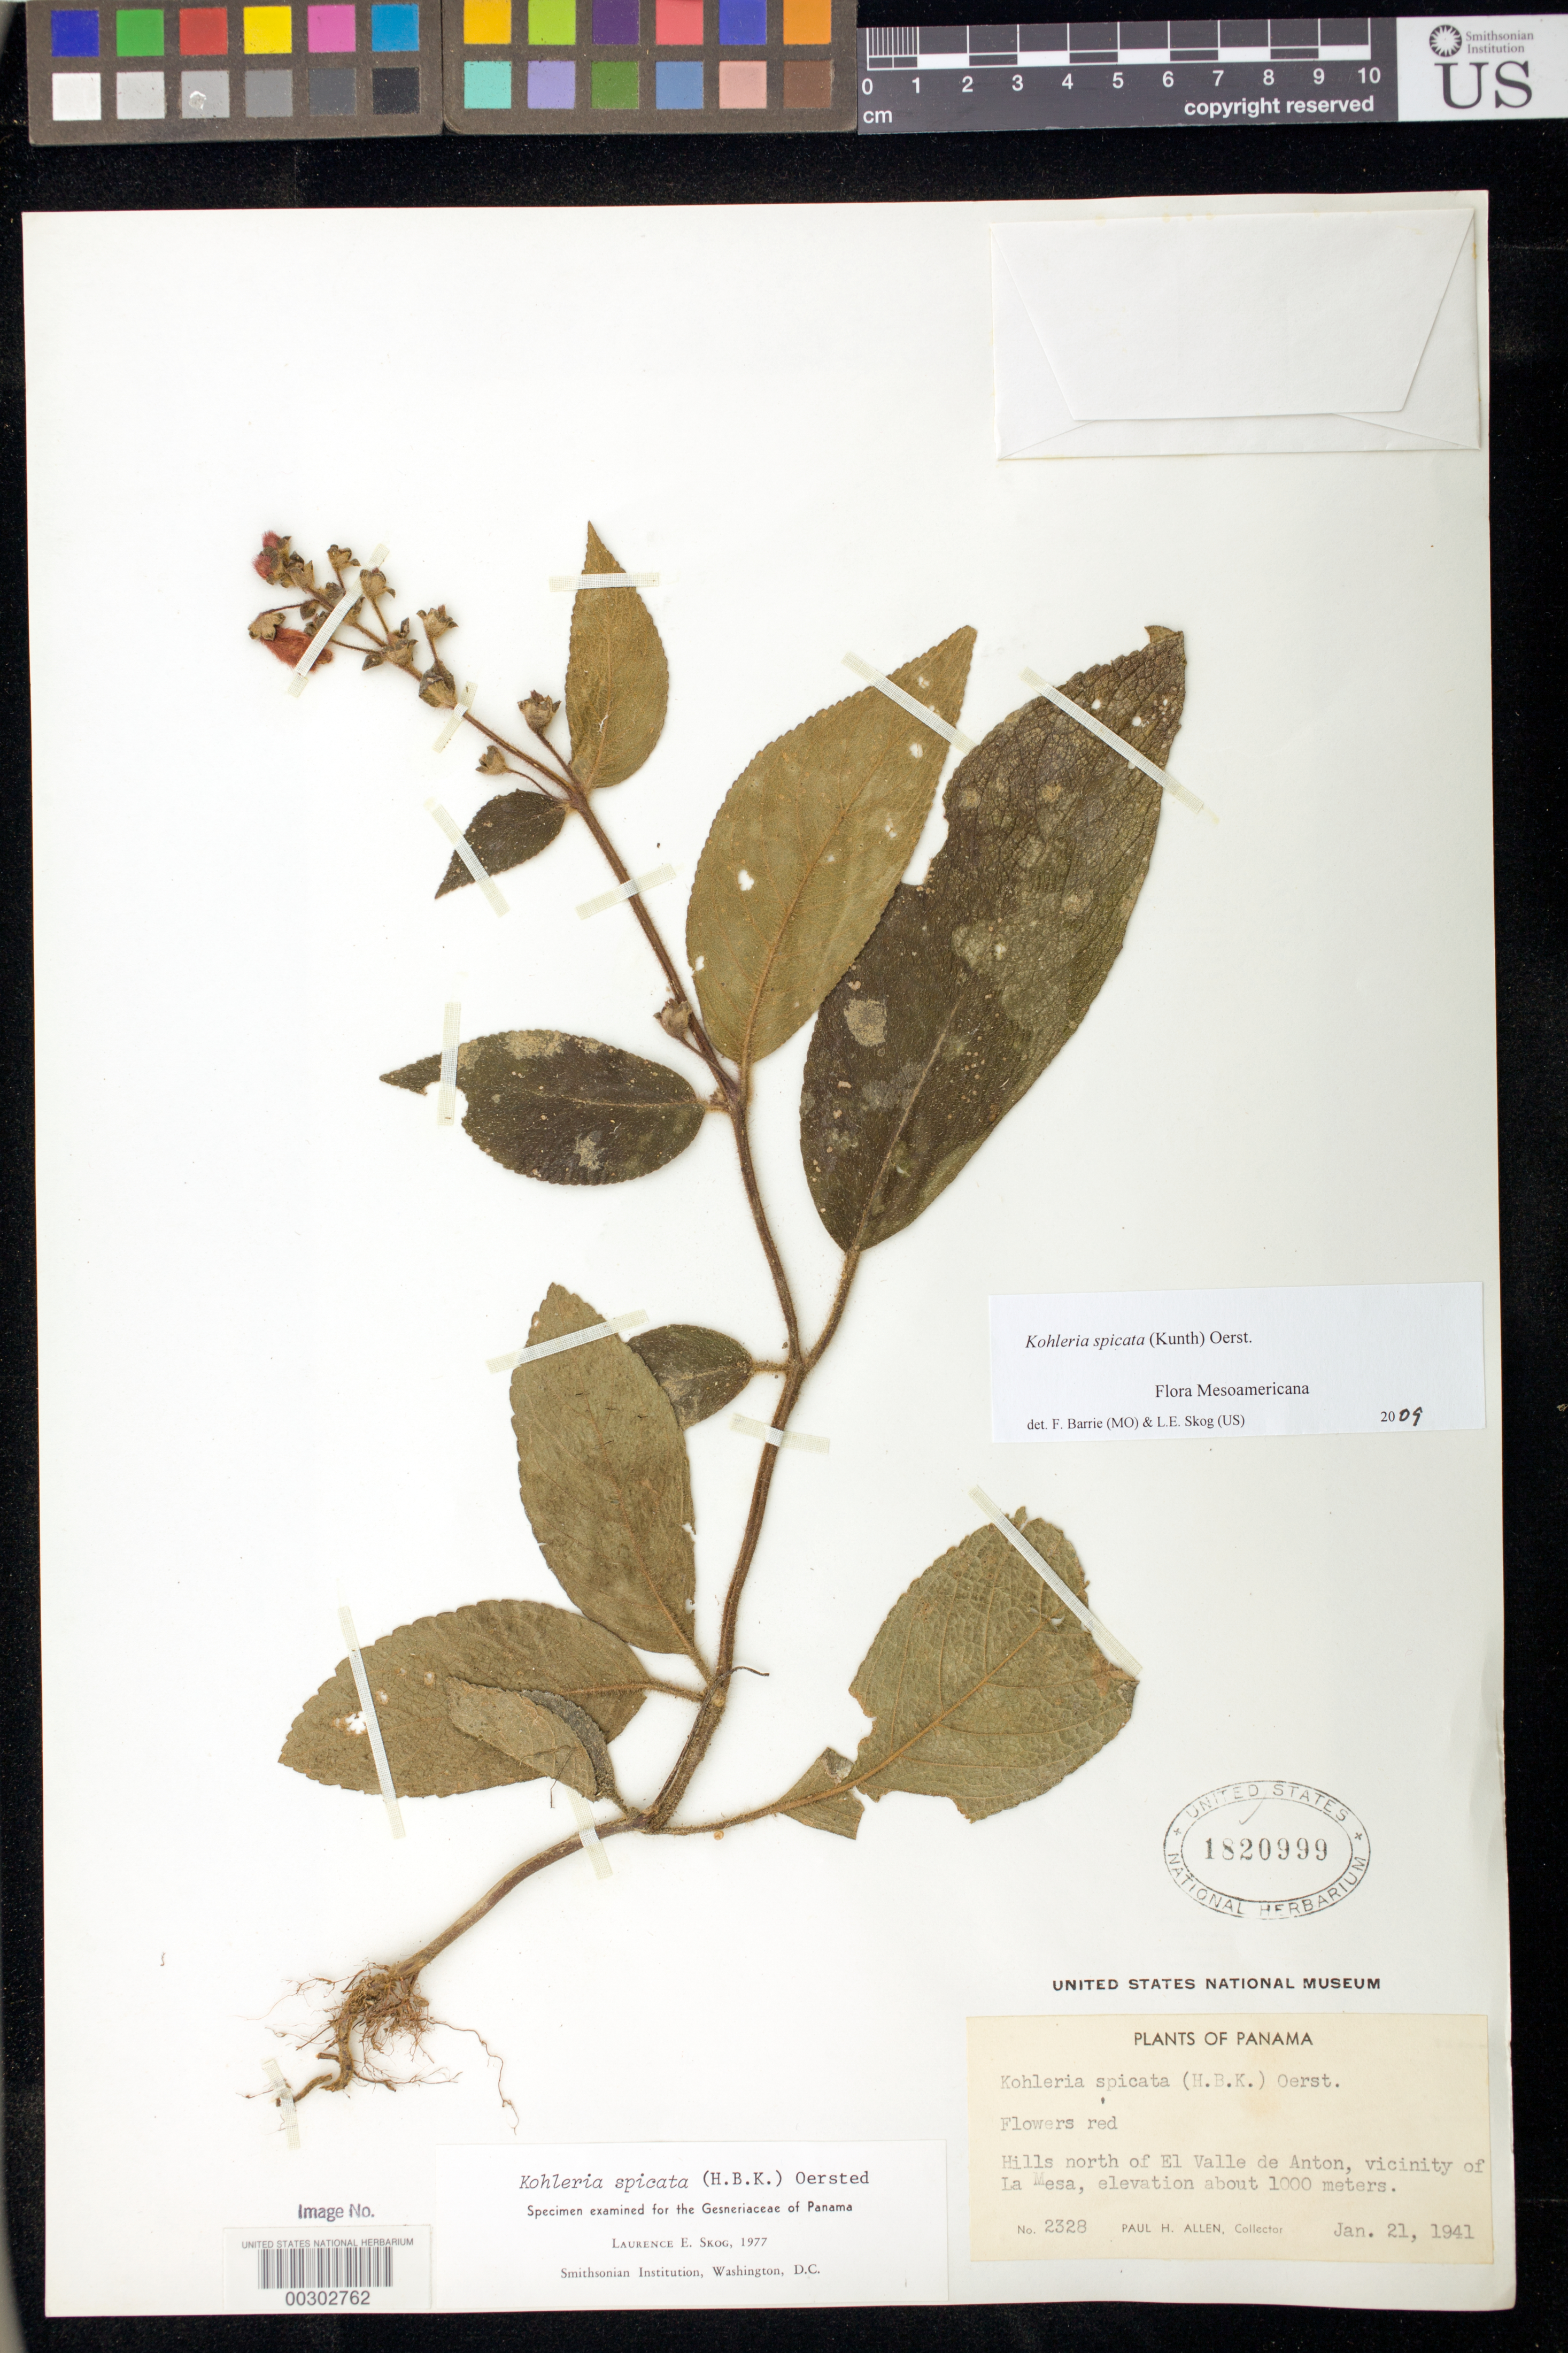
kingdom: Plantae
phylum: Tracheophyta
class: Magnoliopsida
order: Lamiales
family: Gesneriaceae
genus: Kohleria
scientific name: Kohleria spicata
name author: (Kunth) Oerst.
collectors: P. H. Allen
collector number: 2328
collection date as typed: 21 Jan 1941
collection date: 1941-01-21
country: Panama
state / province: Coclé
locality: Hills N of El Valle de Anton, vicinity of La Mesa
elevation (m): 1000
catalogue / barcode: US 1820999